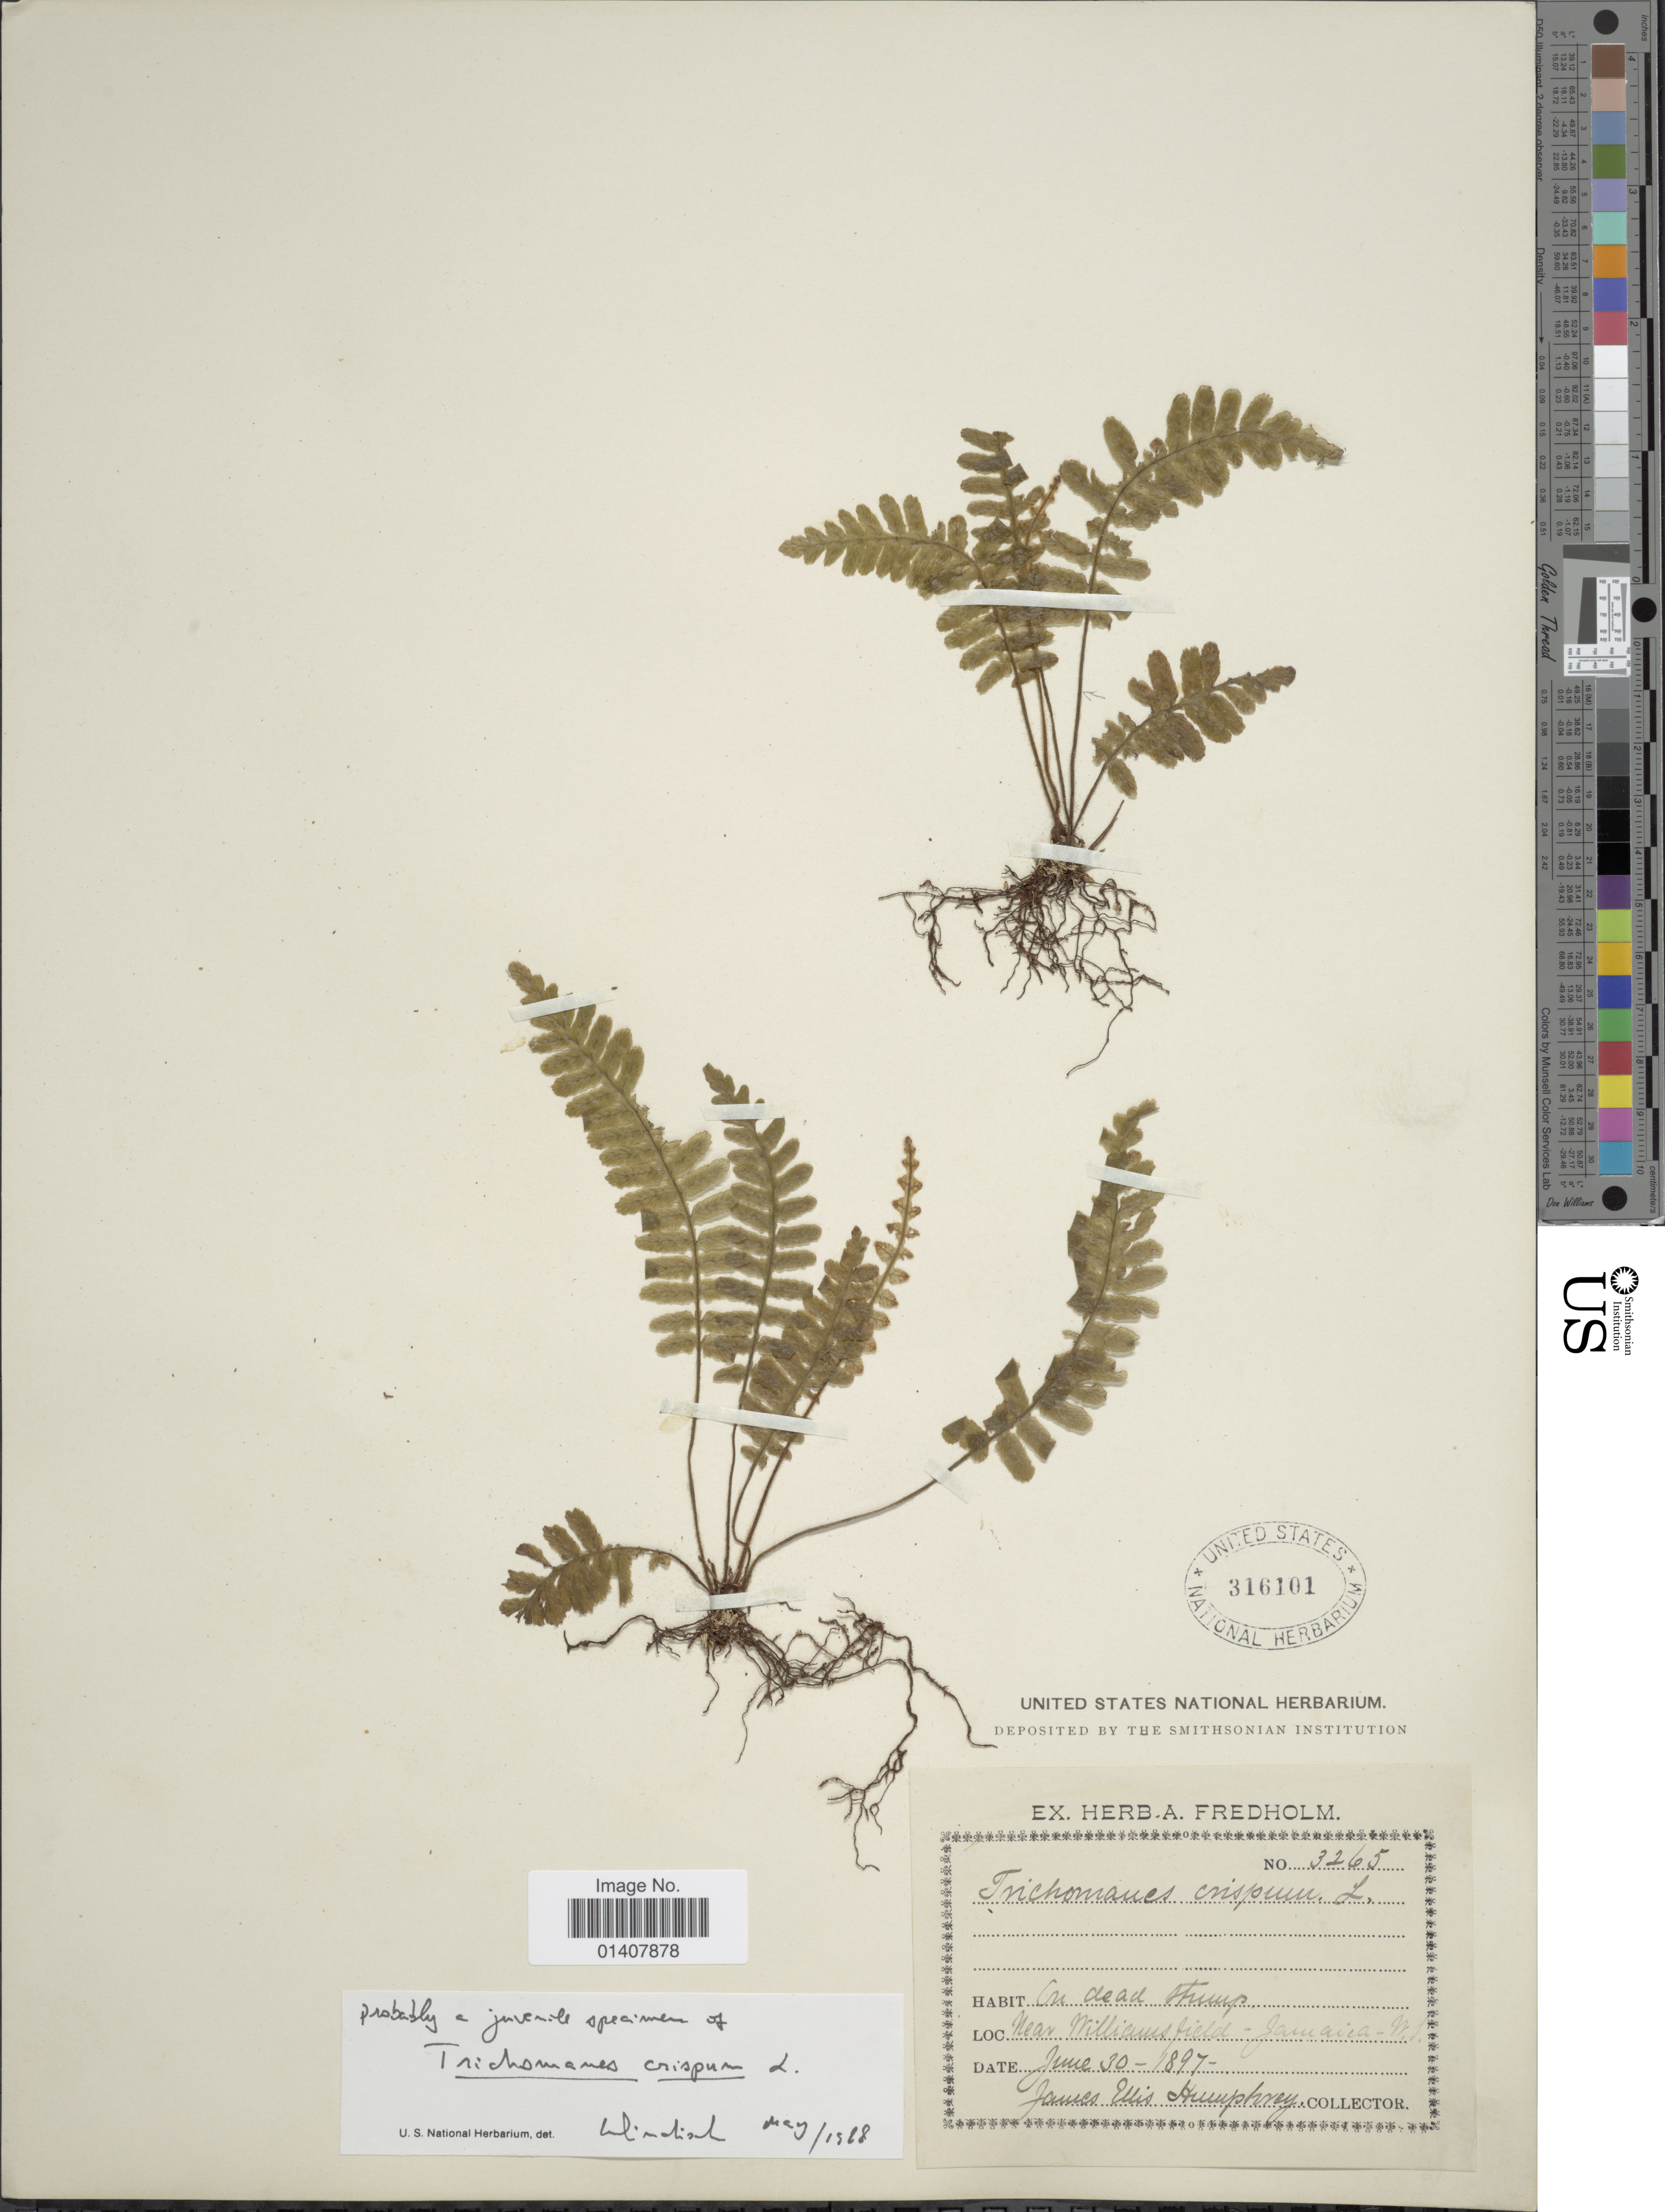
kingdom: Plantae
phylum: Tracheophyta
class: Polypodiopsida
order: Hymenophyllales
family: Hymenophyllaceae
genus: Trichomanes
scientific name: Trichomanes crispum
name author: L.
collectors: J. Humphrey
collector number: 3265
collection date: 1897-06-30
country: Jamaica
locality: Near Williamsfield-Jamaica-W.I.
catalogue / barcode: US 316101